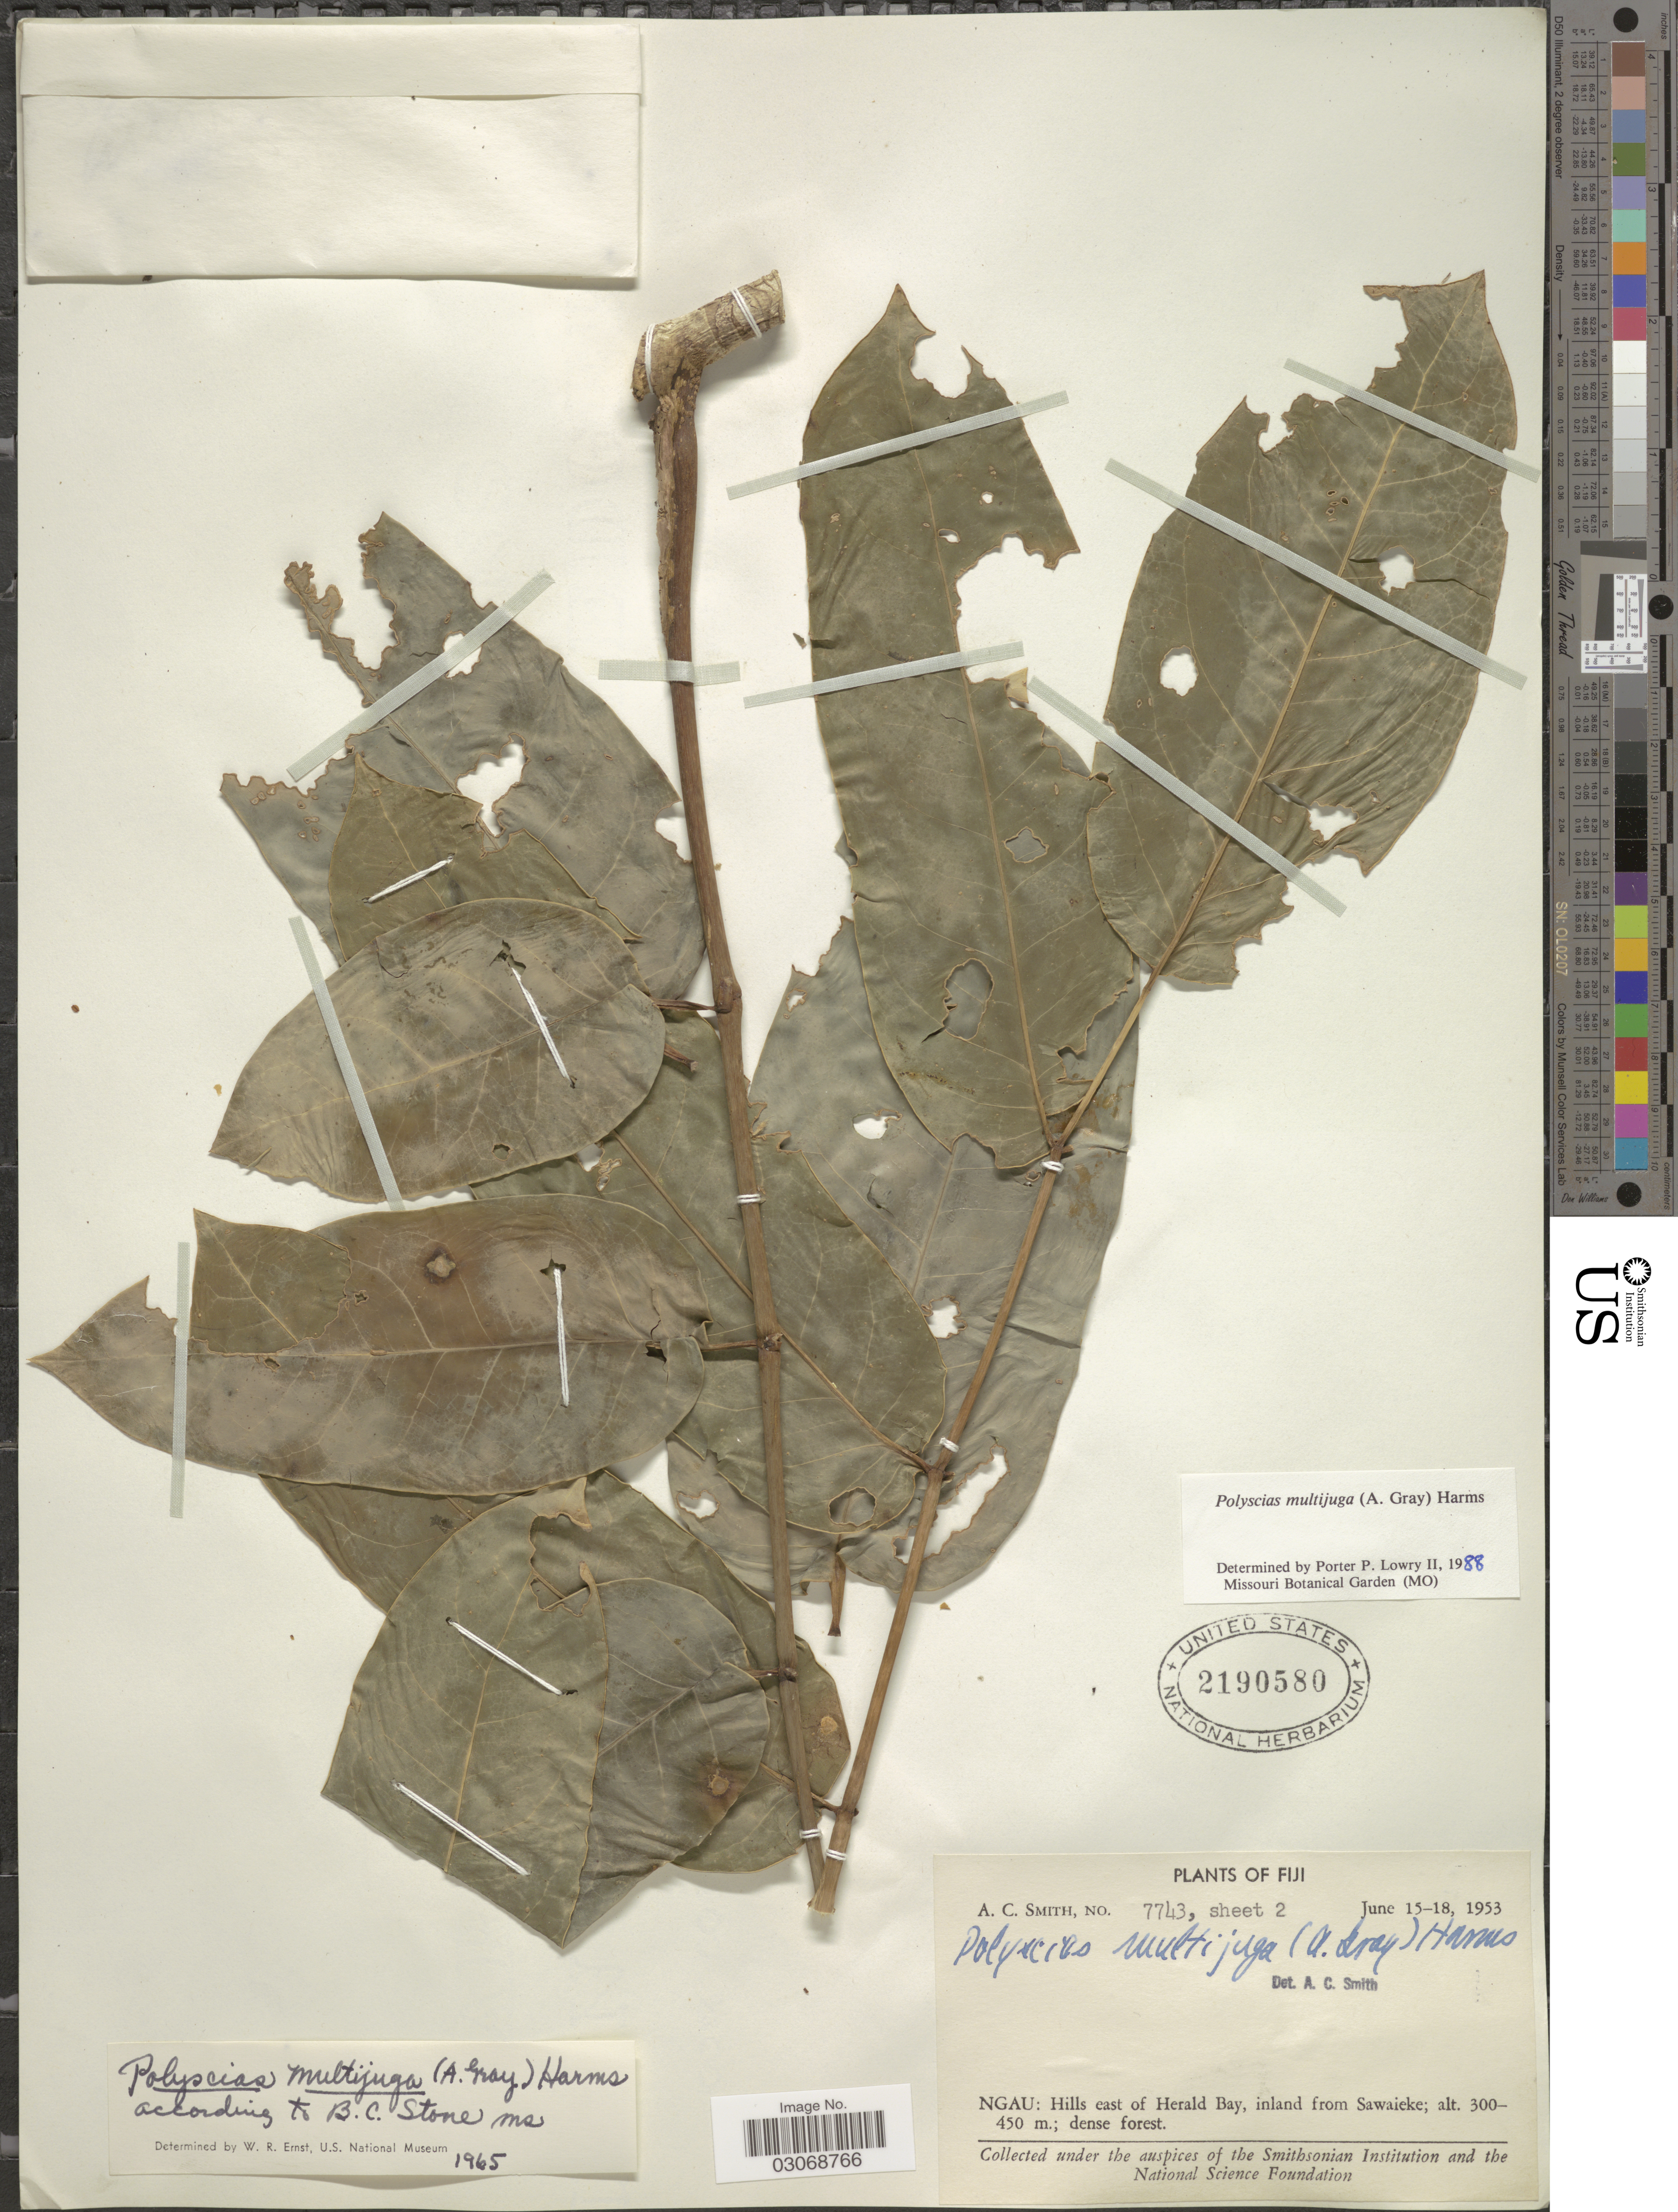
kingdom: Plantae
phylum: Tracheophyta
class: Magnoliopsida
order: Apiales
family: Araliaceae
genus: Polyscias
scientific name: Polyscias multijuga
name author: Harms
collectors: A. C. Smith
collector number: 7743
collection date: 1953-06-15/1953-06-18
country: Fiji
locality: Ngau: Hills east of Herald Bay, inland from Sawaieke.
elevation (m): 300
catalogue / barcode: US 2190580